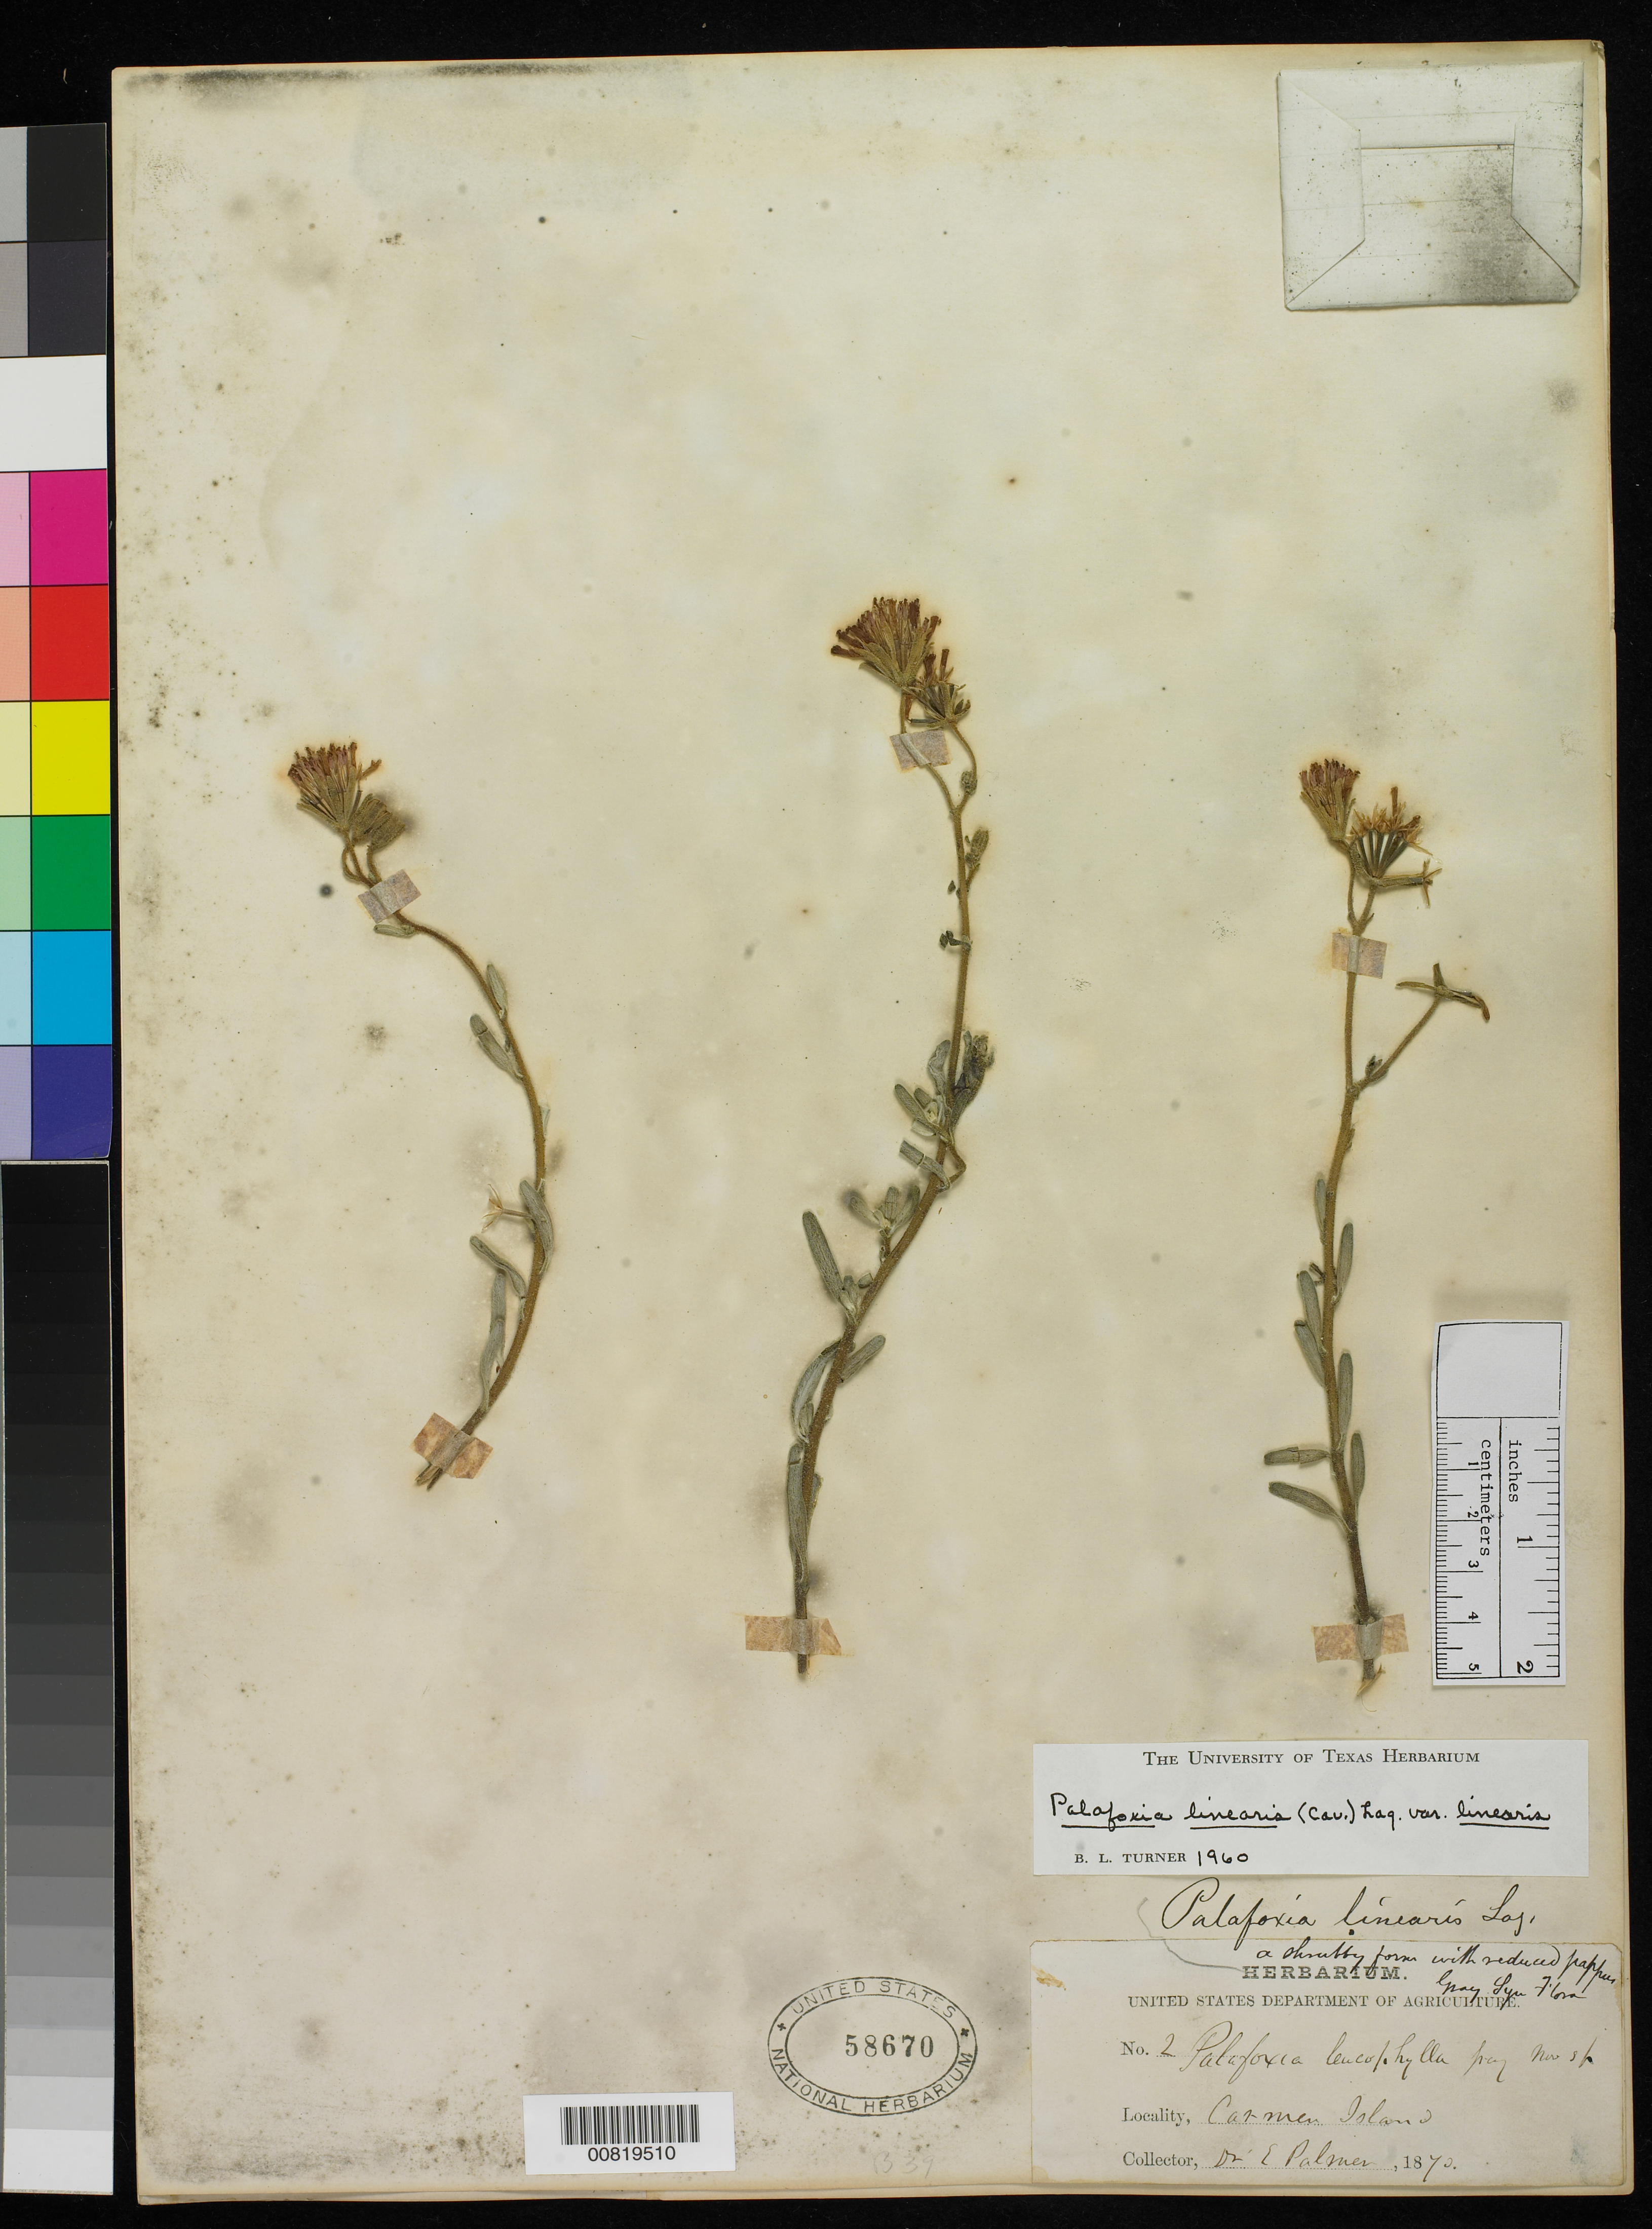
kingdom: Plantae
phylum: Tracheophyta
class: Magnoliopsida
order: Asterales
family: Asteraceae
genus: Palafoxia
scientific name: Palafoxia linearis var. linearis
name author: (Cav.) Lag.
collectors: E. Palmer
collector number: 2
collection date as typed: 1870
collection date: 1870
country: Mexico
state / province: Baja California Sur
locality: Carmen Island, Baja California Sur.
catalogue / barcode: US 58670